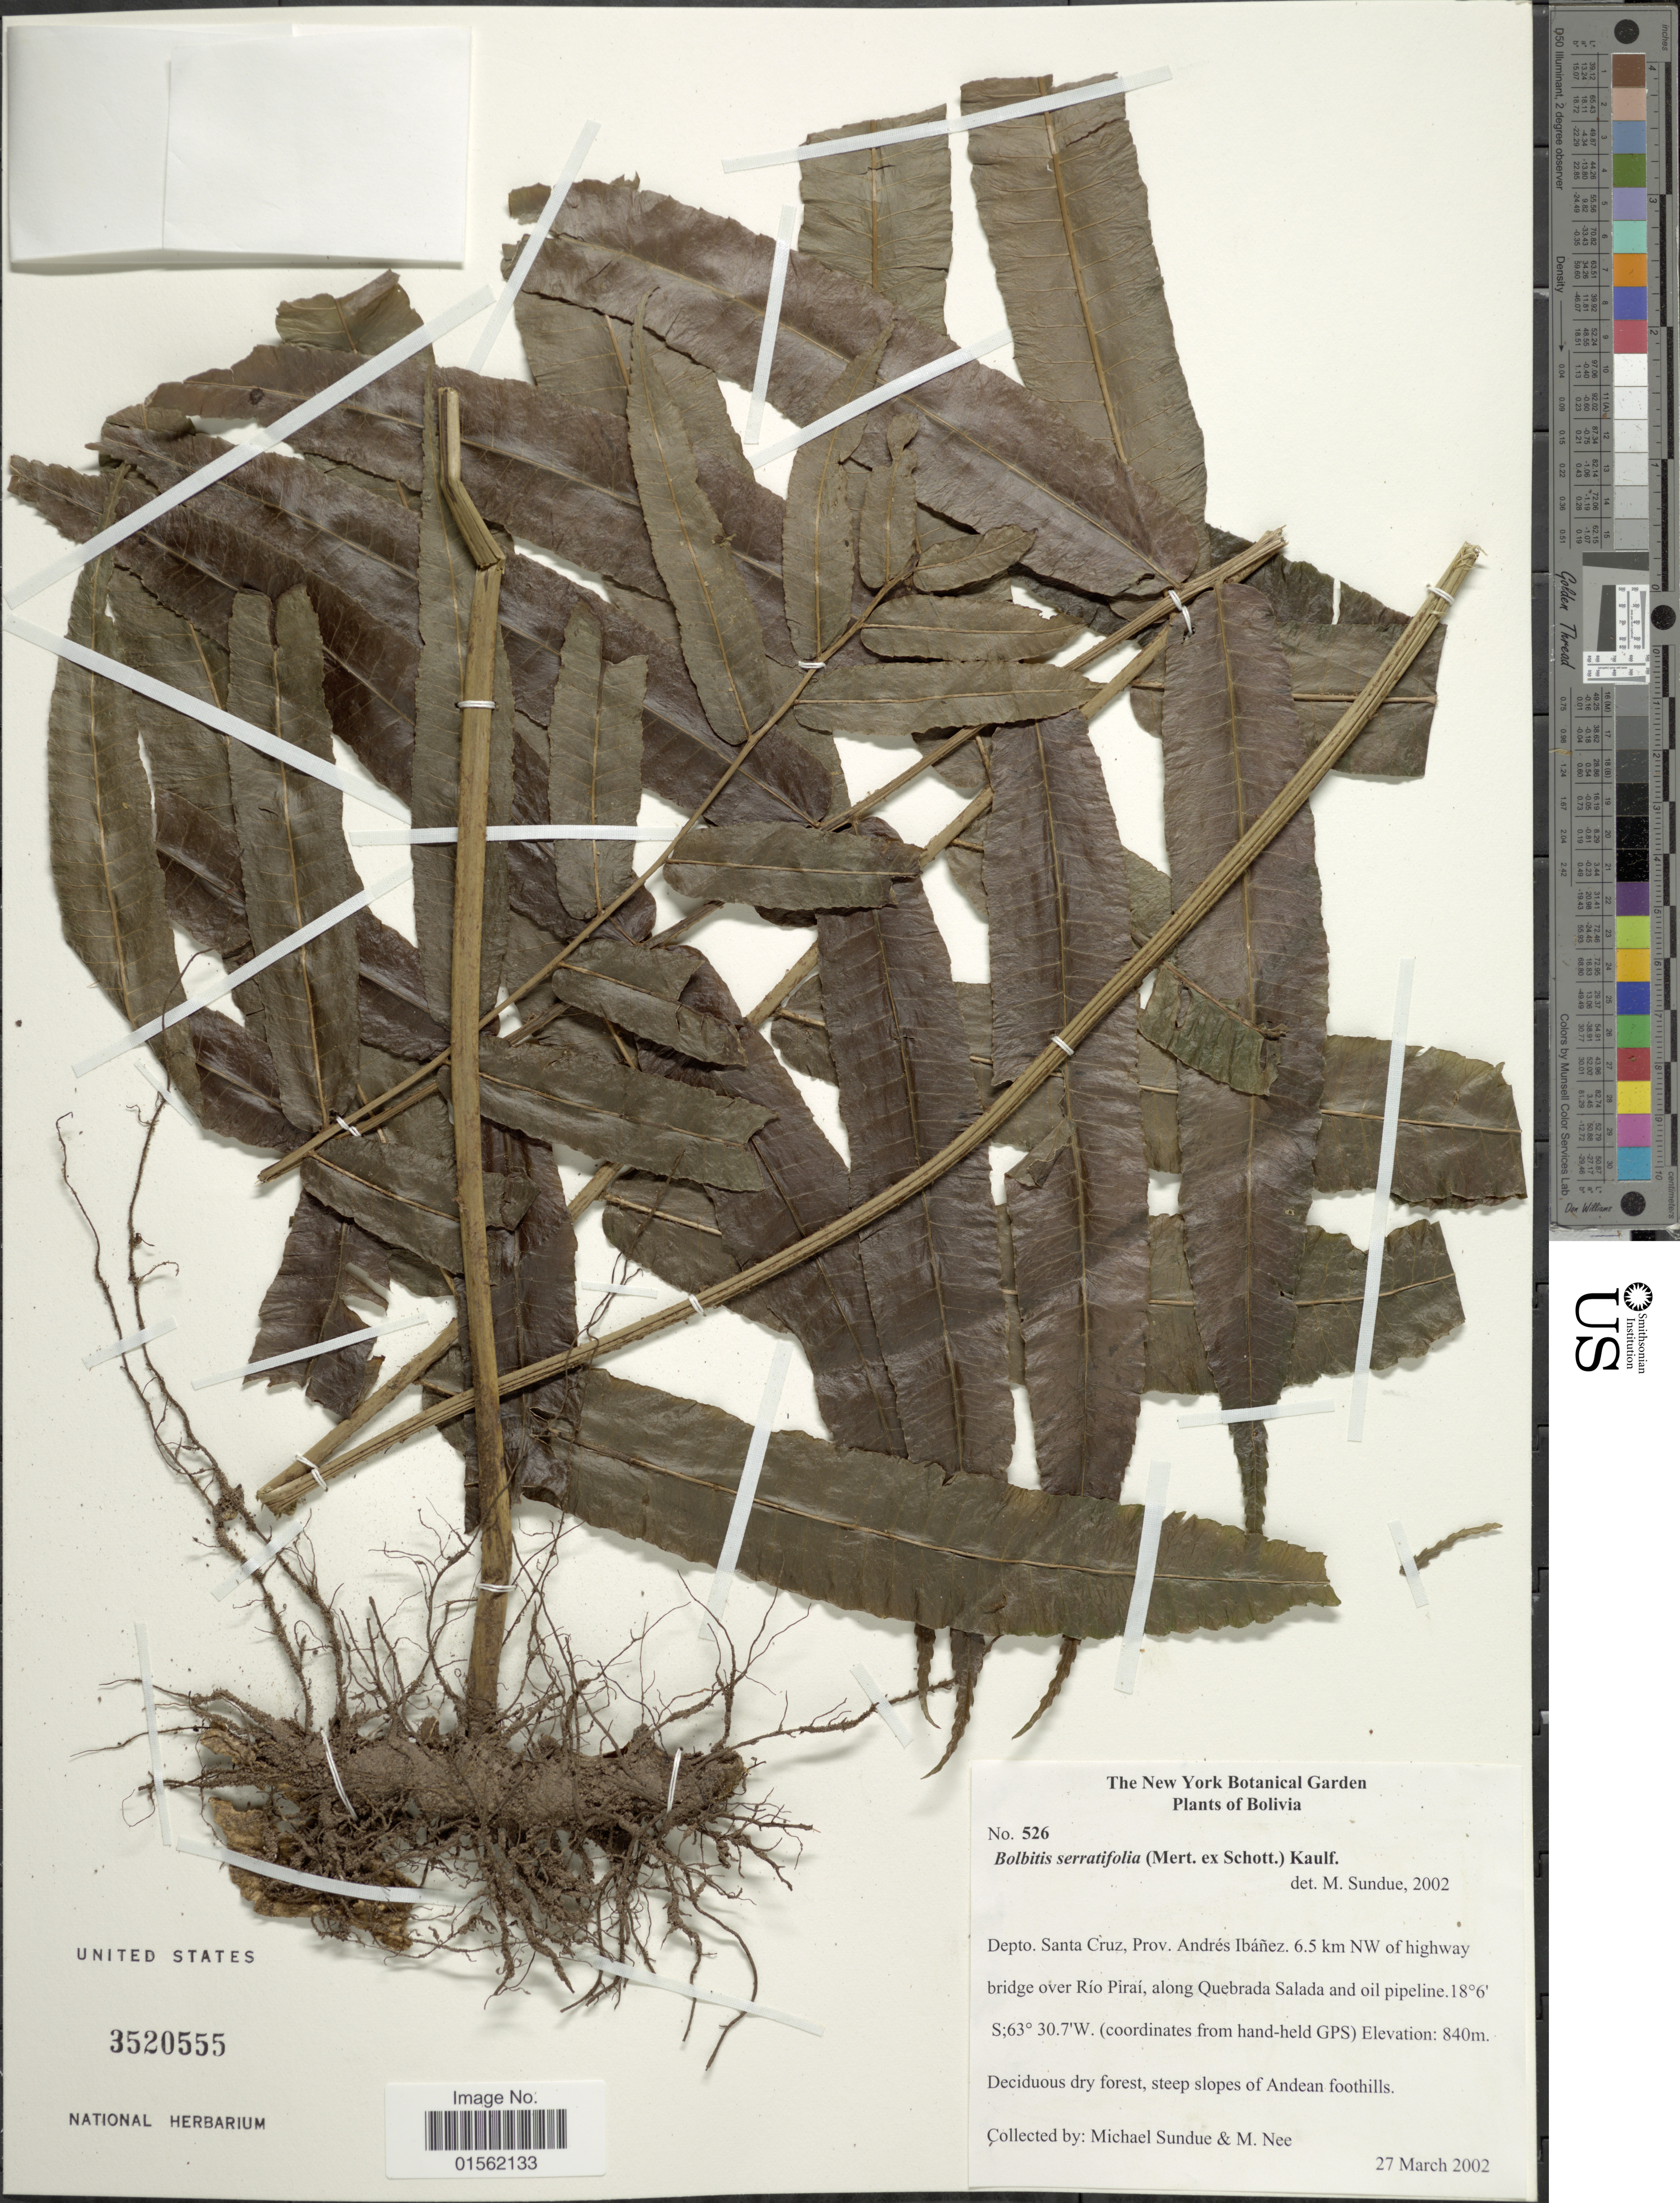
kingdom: Plantae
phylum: Tracheophyta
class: Polypodiopsida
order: Polypodiales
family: Dryopteridaceae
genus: Bolbitis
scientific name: Bolbitis serratifolia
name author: (Mert. ex Kaulf.) Schott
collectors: M. Sundue & M. Nee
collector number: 526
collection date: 2002-03-27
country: Bolivia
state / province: Santa Cruz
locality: Prov. Andrés Ibáñes, 6.5 km NW of highway bridge over Río Piraí, along Quebrada Salada and oil pipeline, deciduous dry forest, steep slopes of Andean foothills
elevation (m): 840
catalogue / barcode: US 3520555